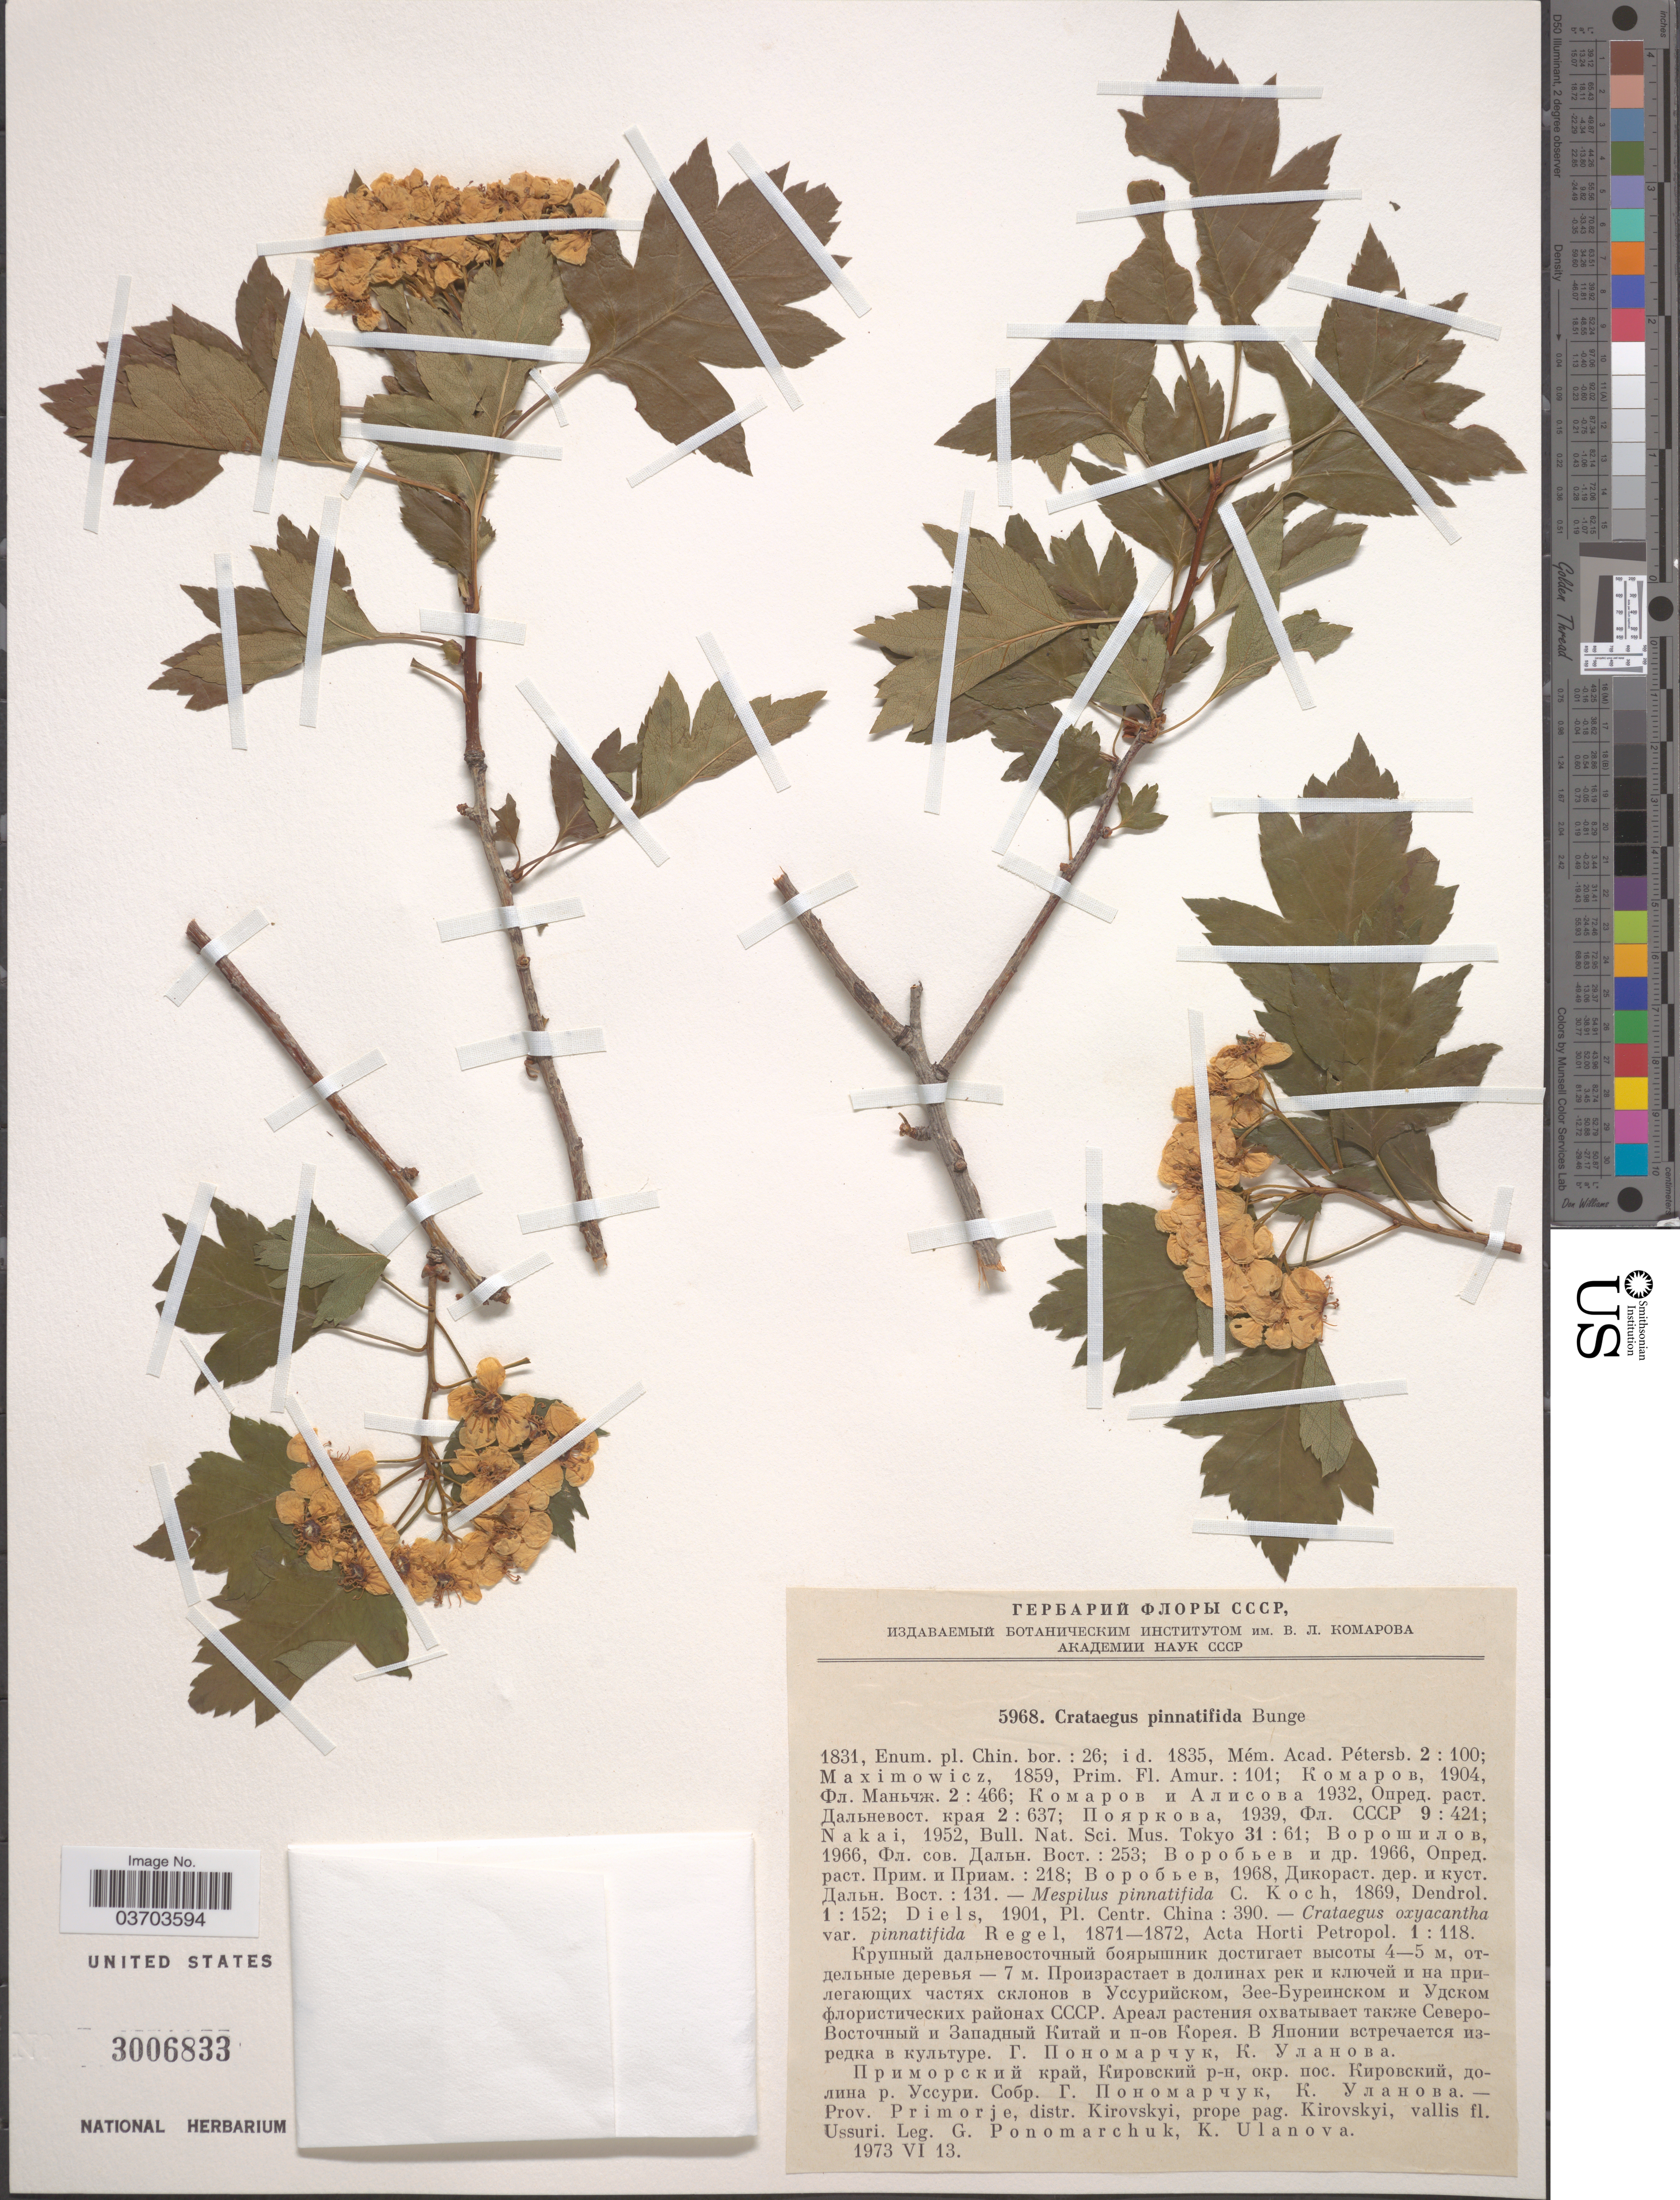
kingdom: Plantae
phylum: Tracheophyta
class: Magnoliopsida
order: Rosales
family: Rosaceae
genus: Crataegus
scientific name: Crataegus pinnatifida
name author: Bunge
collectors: G. I. Ponomarchuk & K. Ulanova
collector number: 5968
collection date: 1973-06-13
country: Croatia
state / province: Primorje-Gorski Kotar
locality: Prov. Primorje, distr. Kirovskyi, prope pag. Kirovskyi, vallis fl. Ussuri.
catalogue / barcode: US 3006833